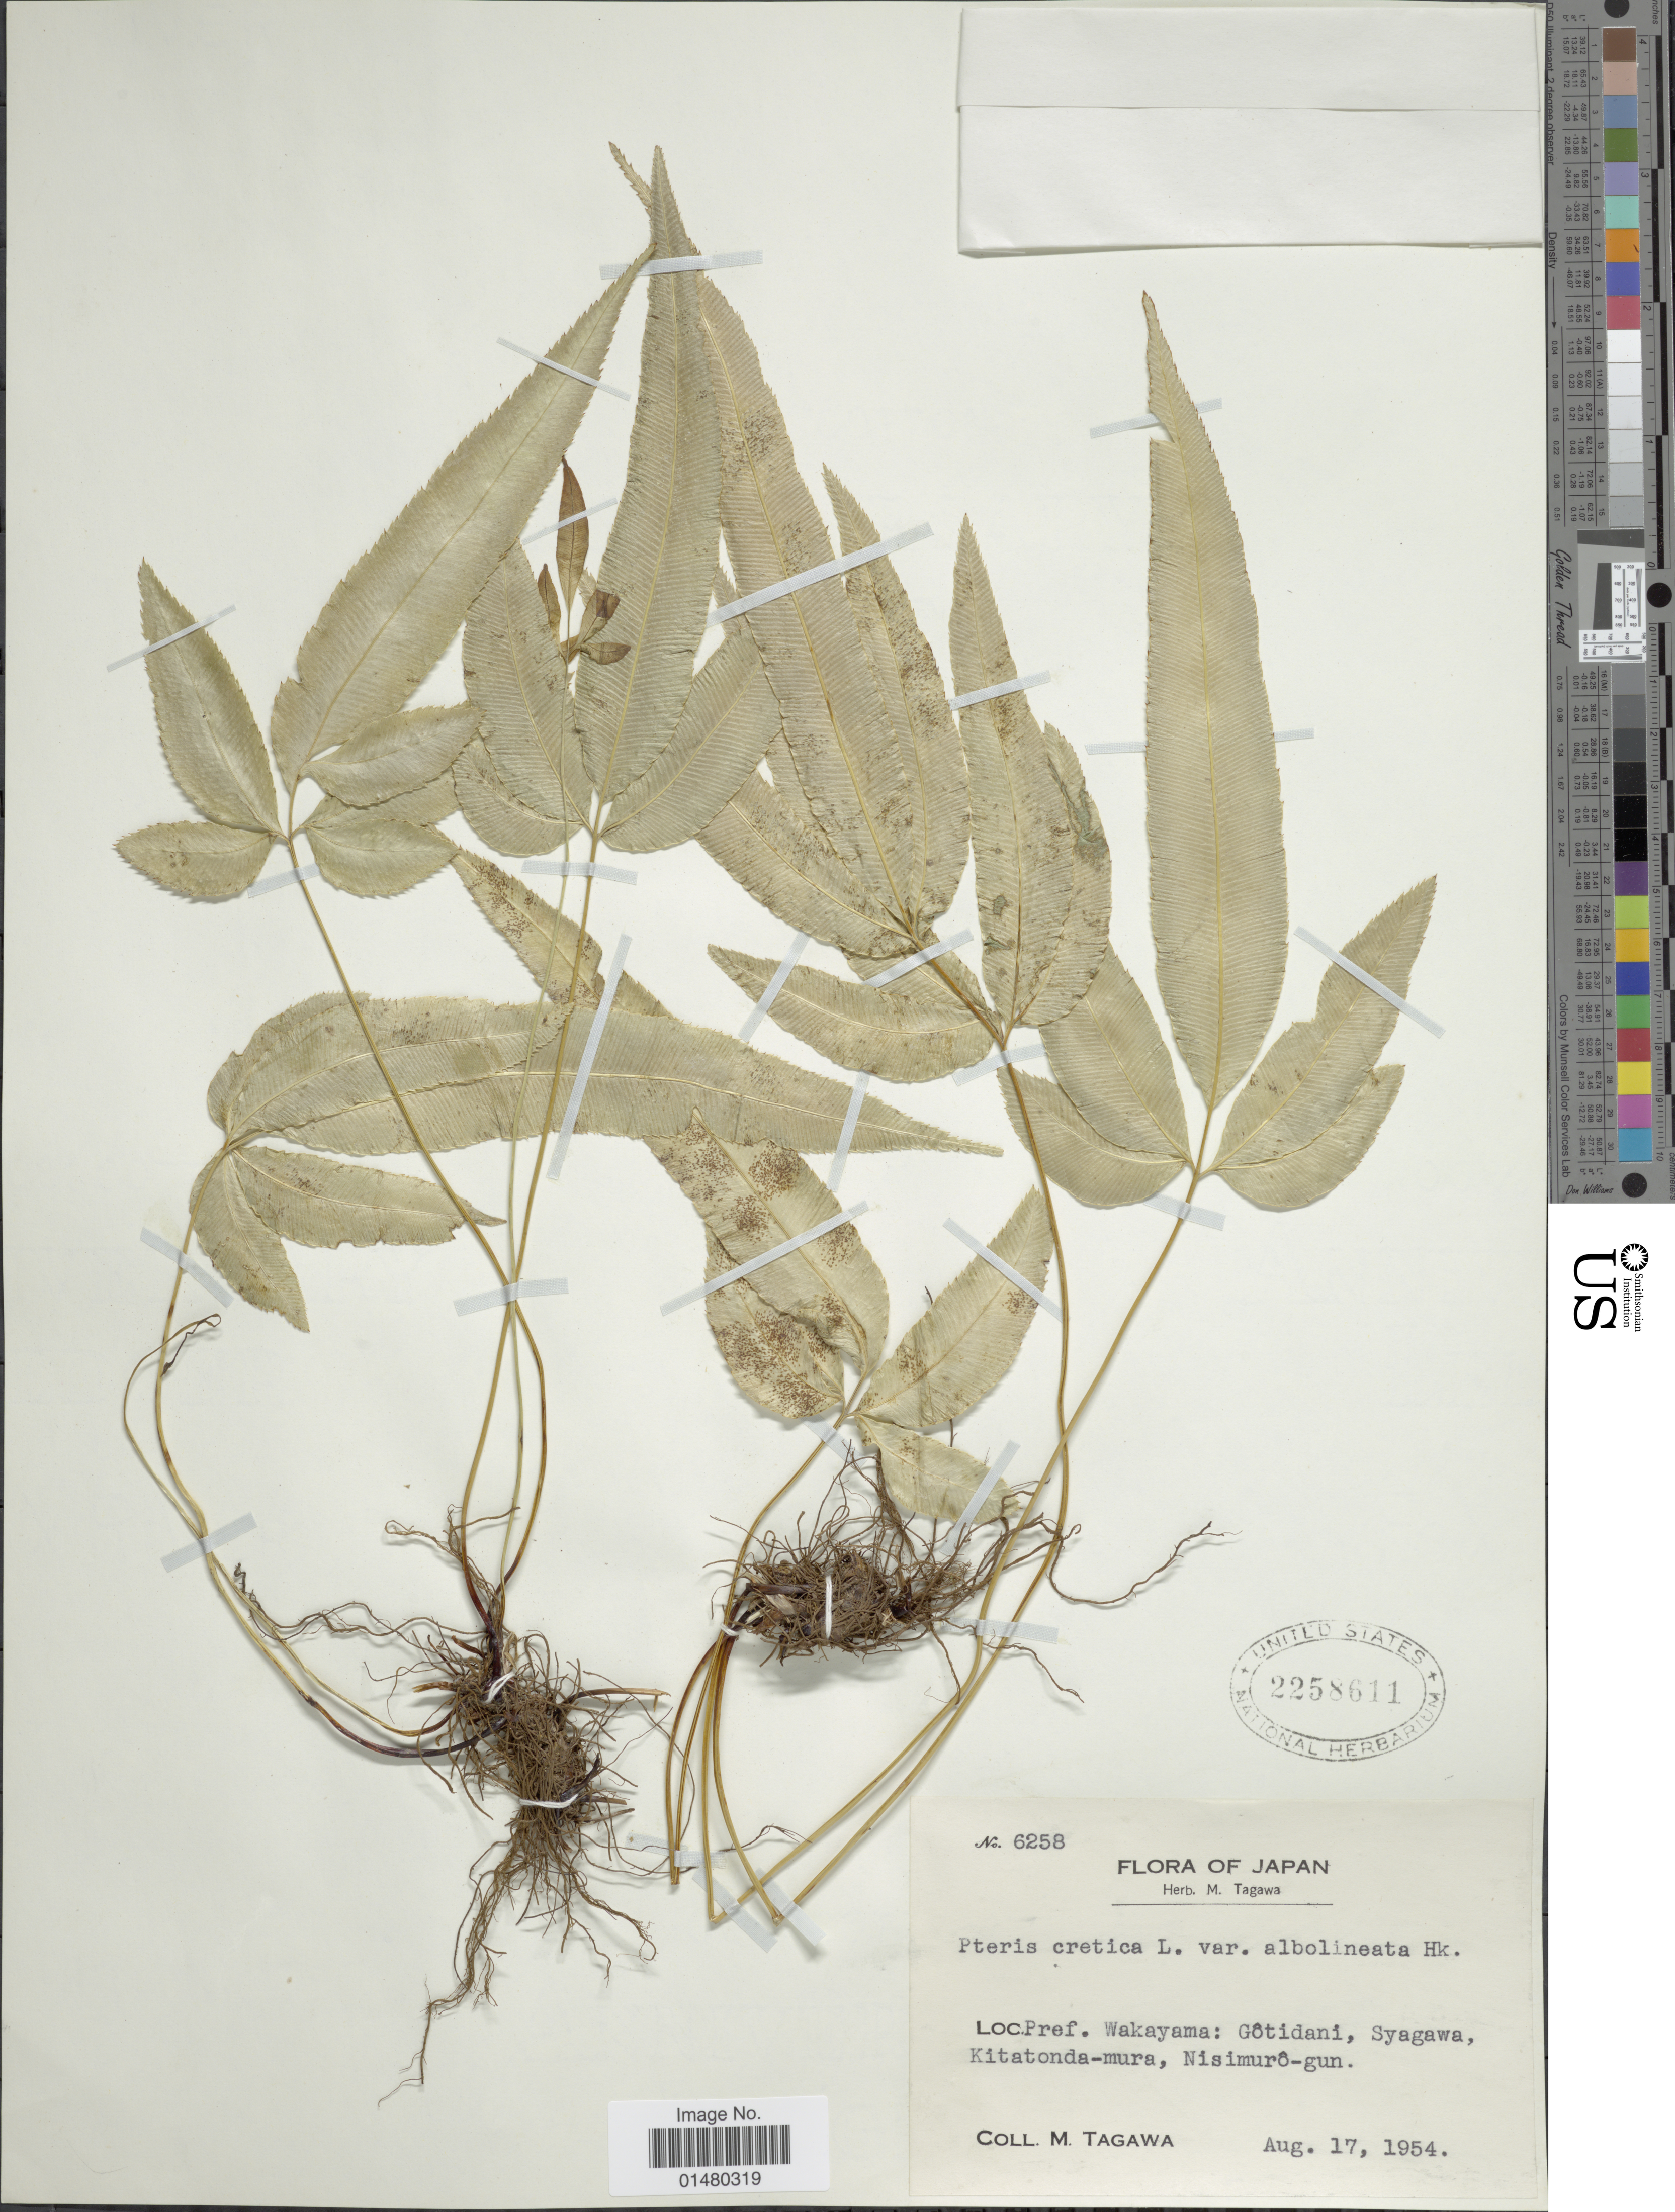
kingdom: Plantae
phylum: Tracheophyta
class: Polypodiopsida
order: Polypodiales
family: Pteridaceae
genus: Pteris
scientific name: Pteris cretica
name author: L.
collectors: M. Tagawa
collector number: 6258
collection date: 1954-08-17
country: Japan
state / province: Wakayama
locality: Pref. Wakayama: Gôtidani, Syagawa, Kitatonda-mura, Nisimurô-gun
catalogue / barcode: US 2258611